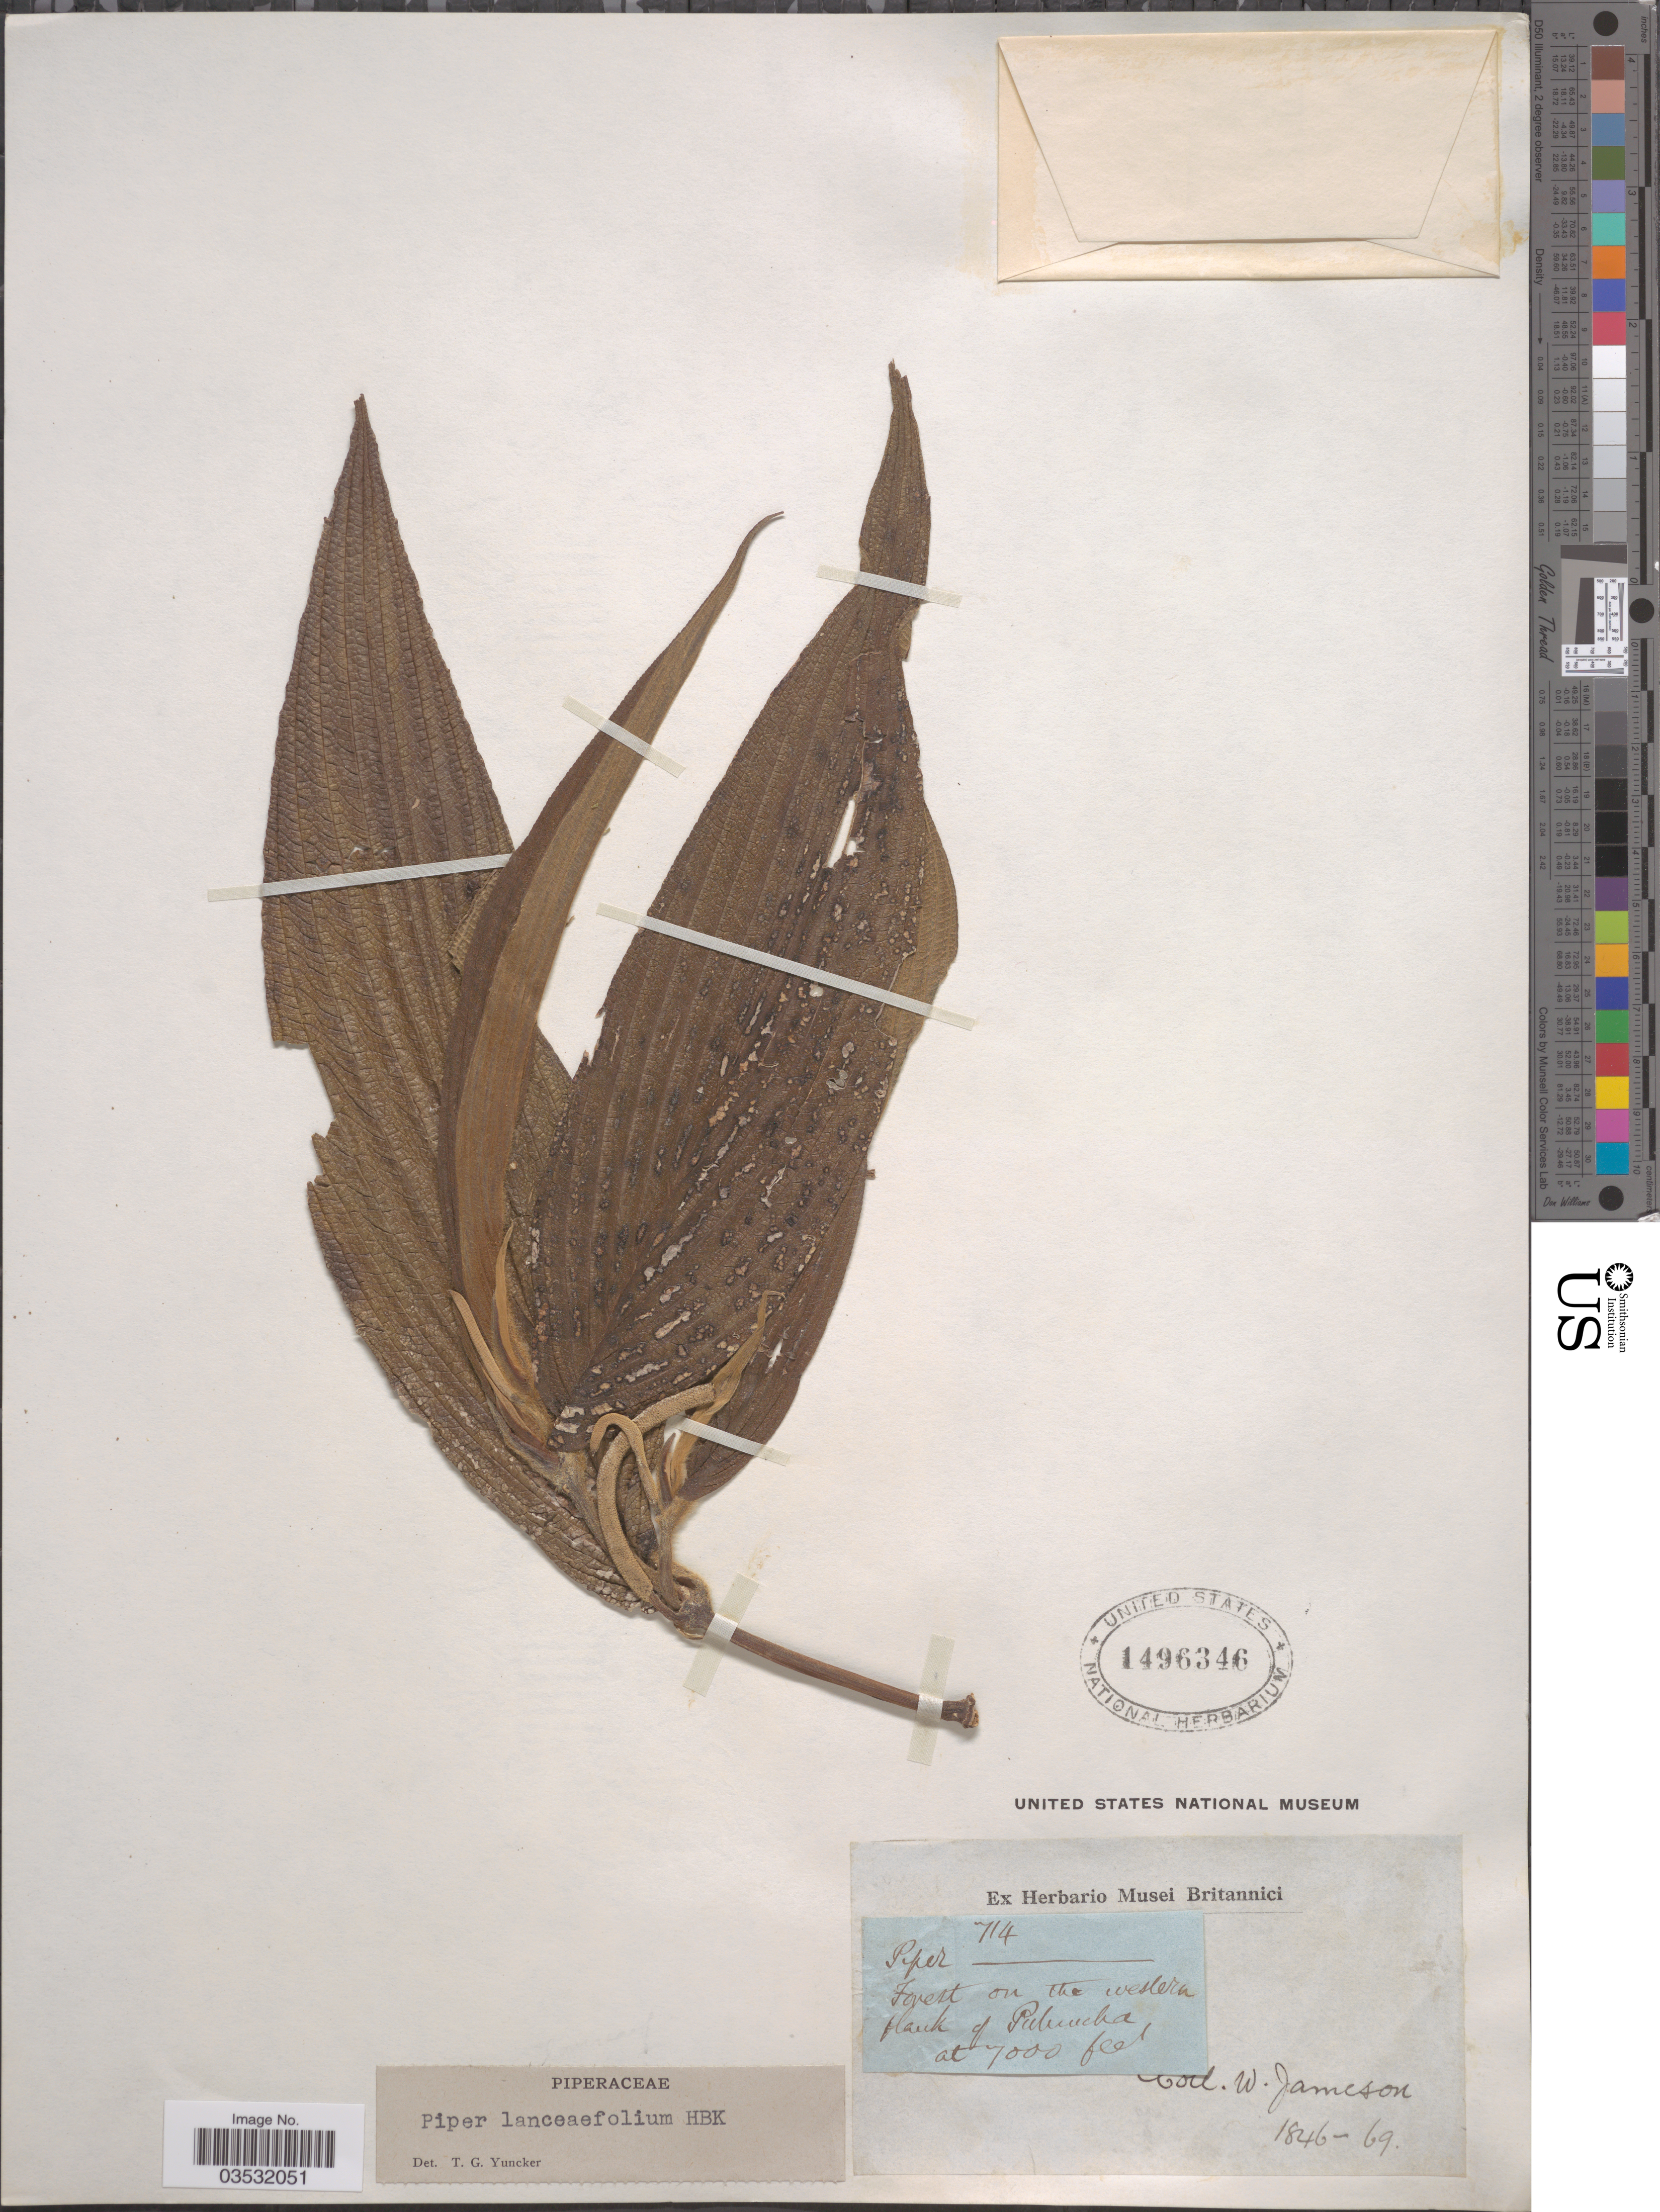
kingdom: Plantae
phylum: Tracheophyta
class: Magnoliopsida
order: Piperales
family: Piperaceae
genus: Piper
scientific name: Piper lanceifolium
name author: Kunth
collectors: W. Jameson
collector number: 714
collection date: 1846/1869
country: Ecuador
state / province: Pichincha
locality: Forest on the western flank of Pichincha.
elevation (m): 2134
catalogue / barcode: US 1496346